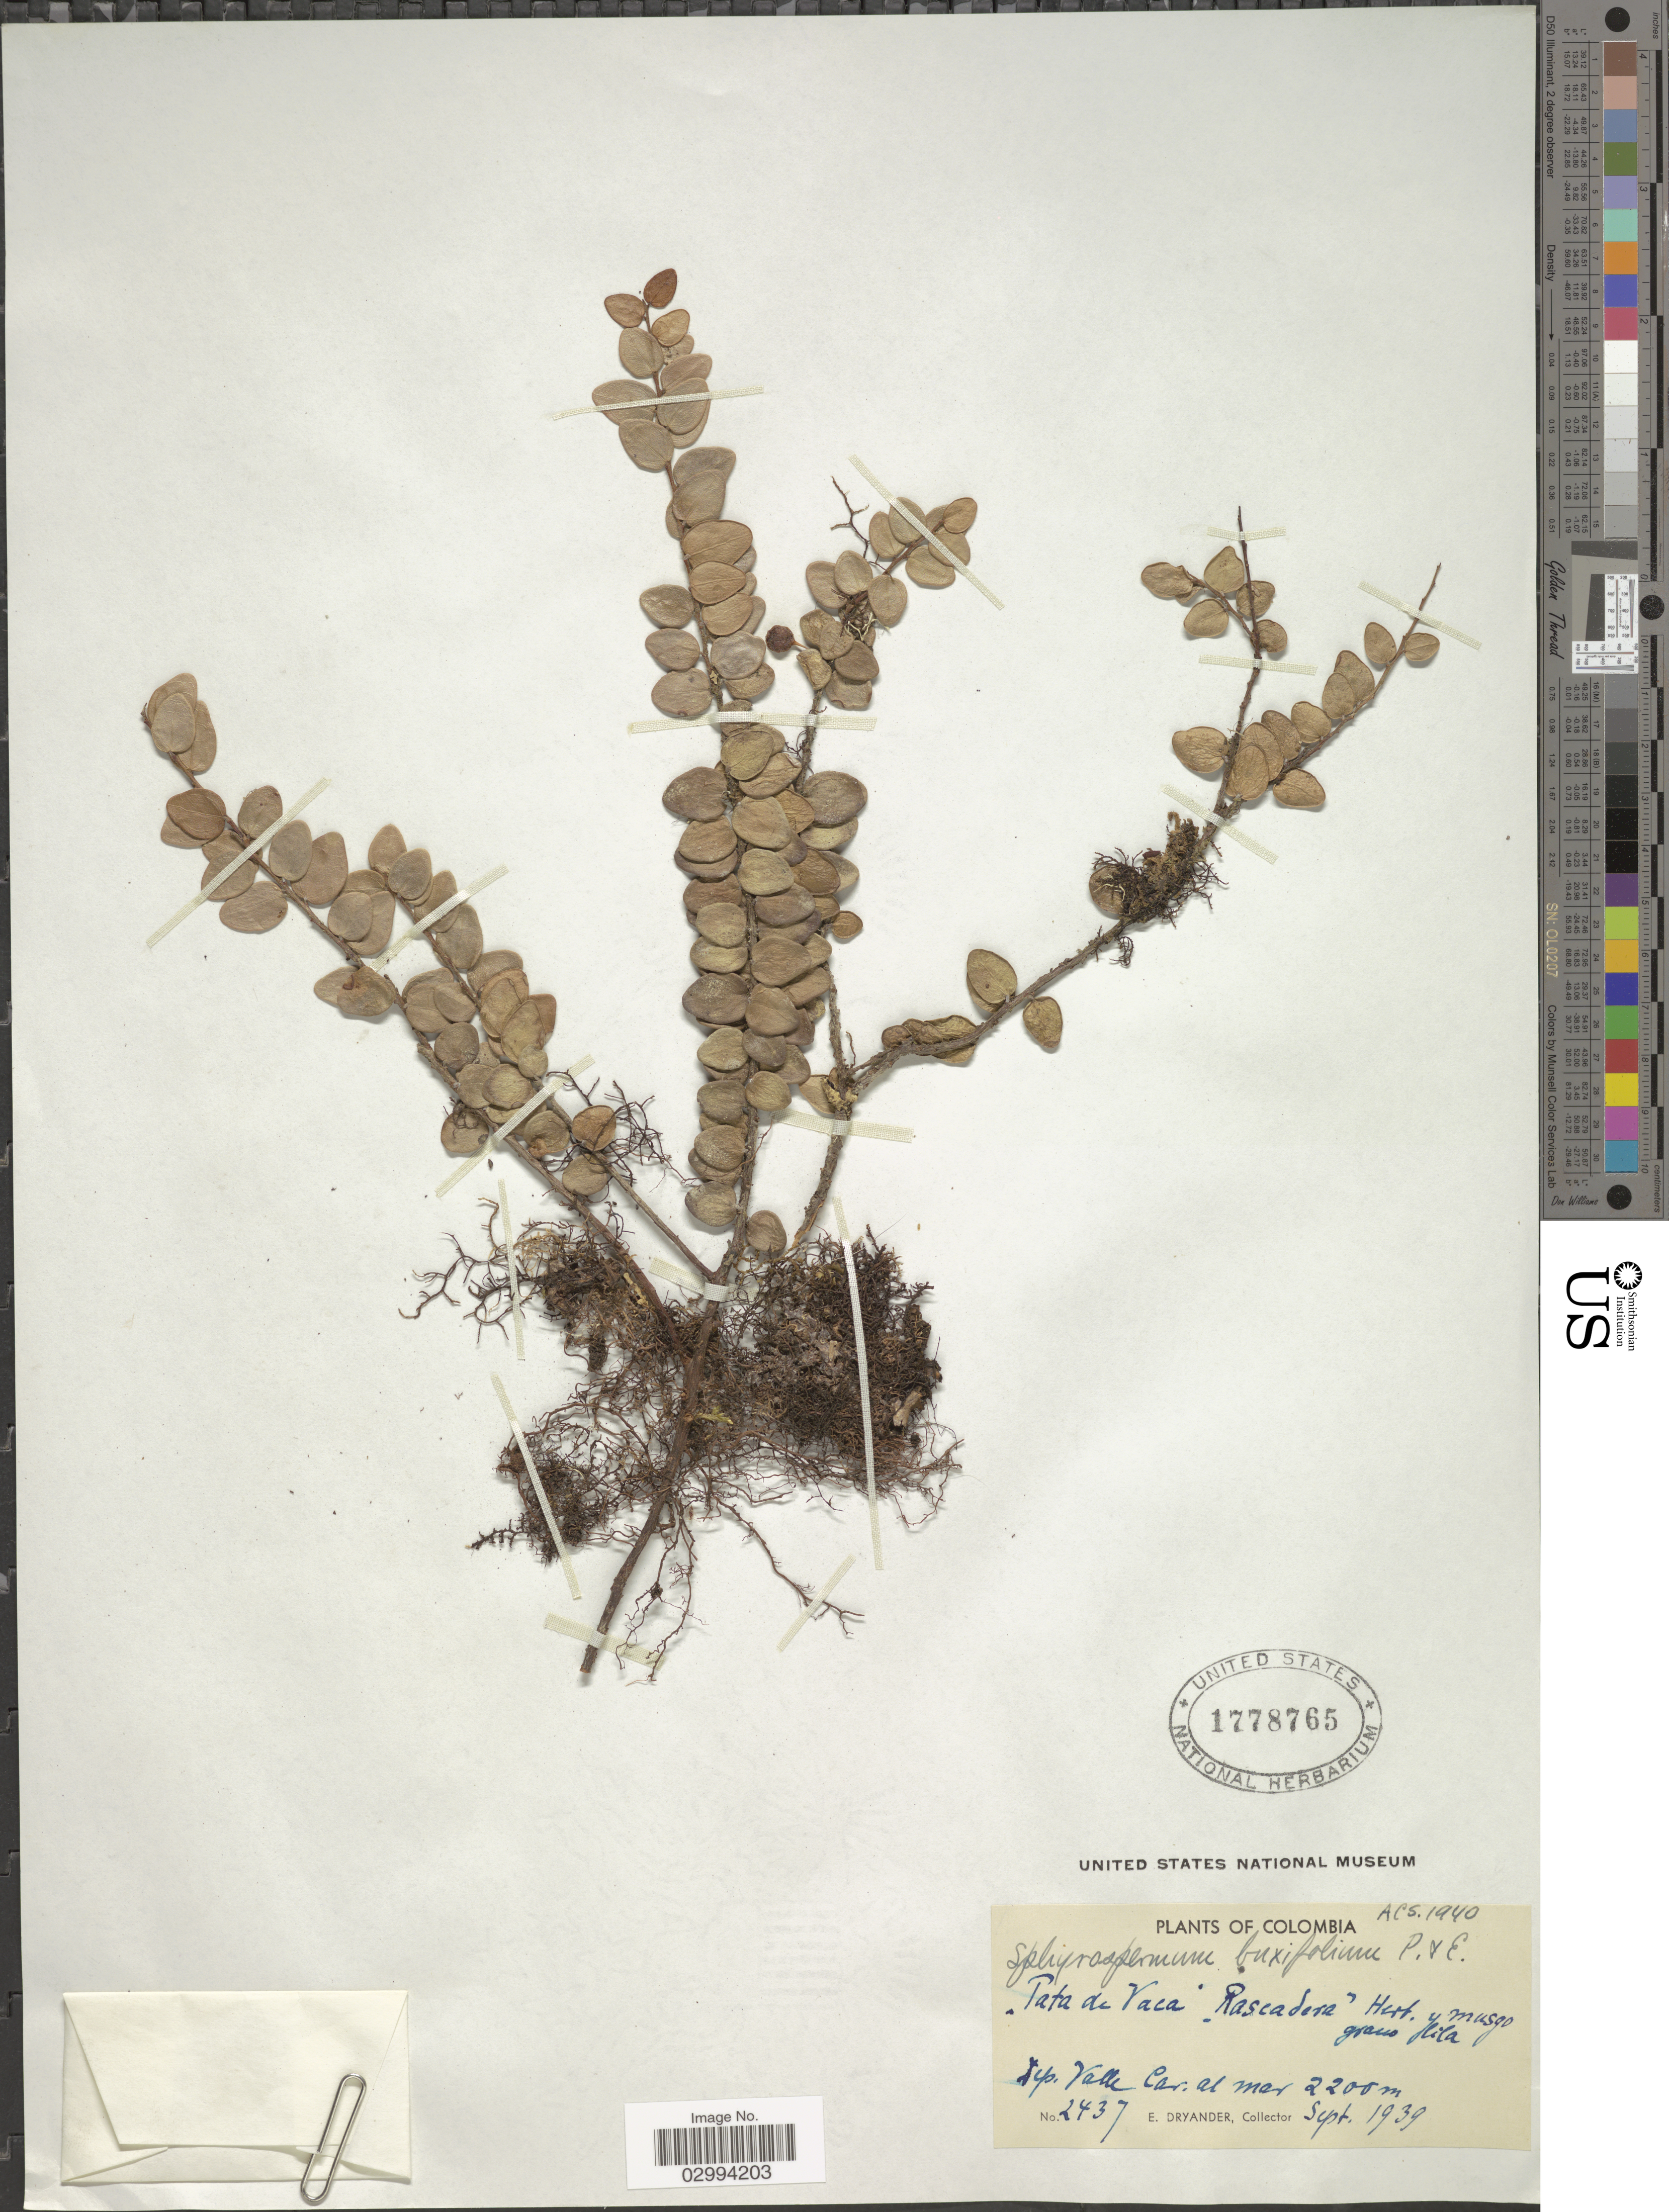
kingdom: Plantae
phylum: Tracheophyta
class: Magnoliopsida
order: Ericales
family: Ericaceae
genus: Sphyrospermum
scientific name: Sphyrospermum buxifolium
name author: Poepp. & Endl.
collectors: E. Dryander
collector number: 2437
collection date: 1939-09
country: Colombia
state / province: Valle del Cauca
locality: Dep. Valle Car. al mar.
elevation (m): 2200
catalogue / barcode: US 1778765